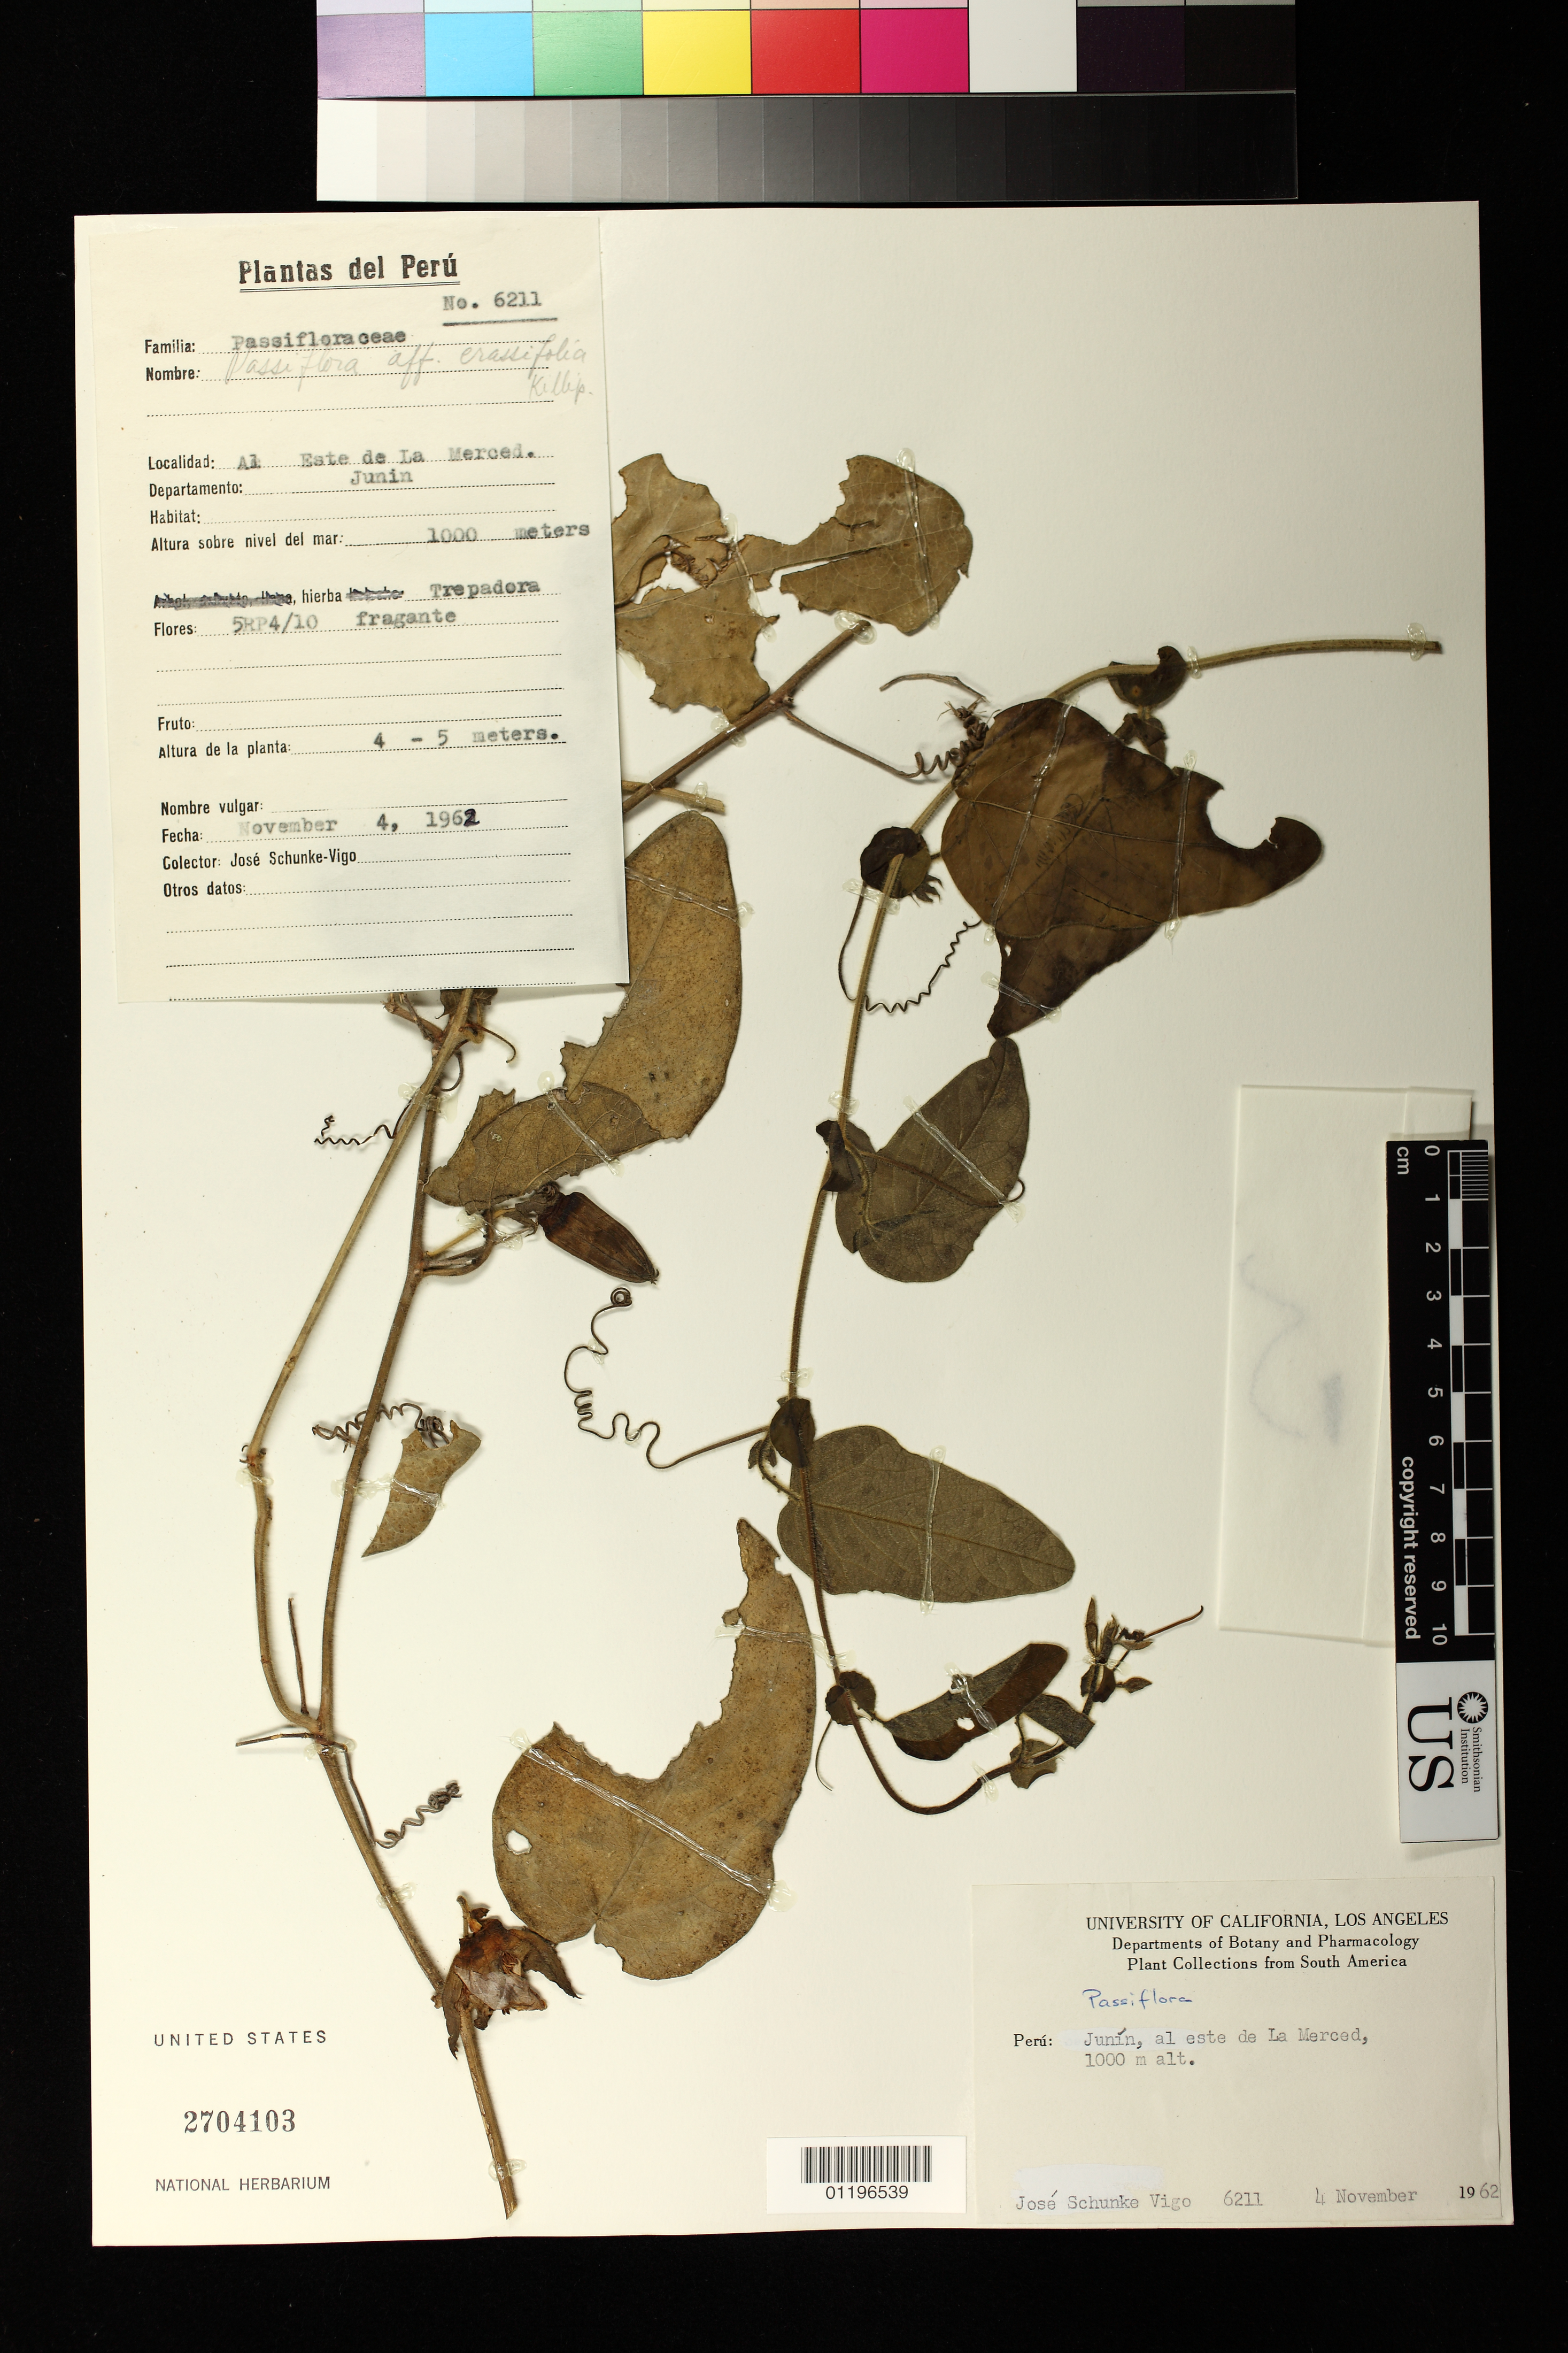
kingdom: Plantae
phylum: Tracheophyta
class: Magnoliopsida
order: Malpighiales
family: Passifloraceae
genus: Passiflora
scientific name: Passiflora crassifolia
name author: Killip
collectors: J. Schunke Vigo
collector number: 6211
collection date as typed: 11 Apr 1962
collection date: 1962-04-11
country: Peru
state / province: Junín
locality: A1 Este de La Merced.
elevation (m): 1000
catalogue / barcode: US 2704103